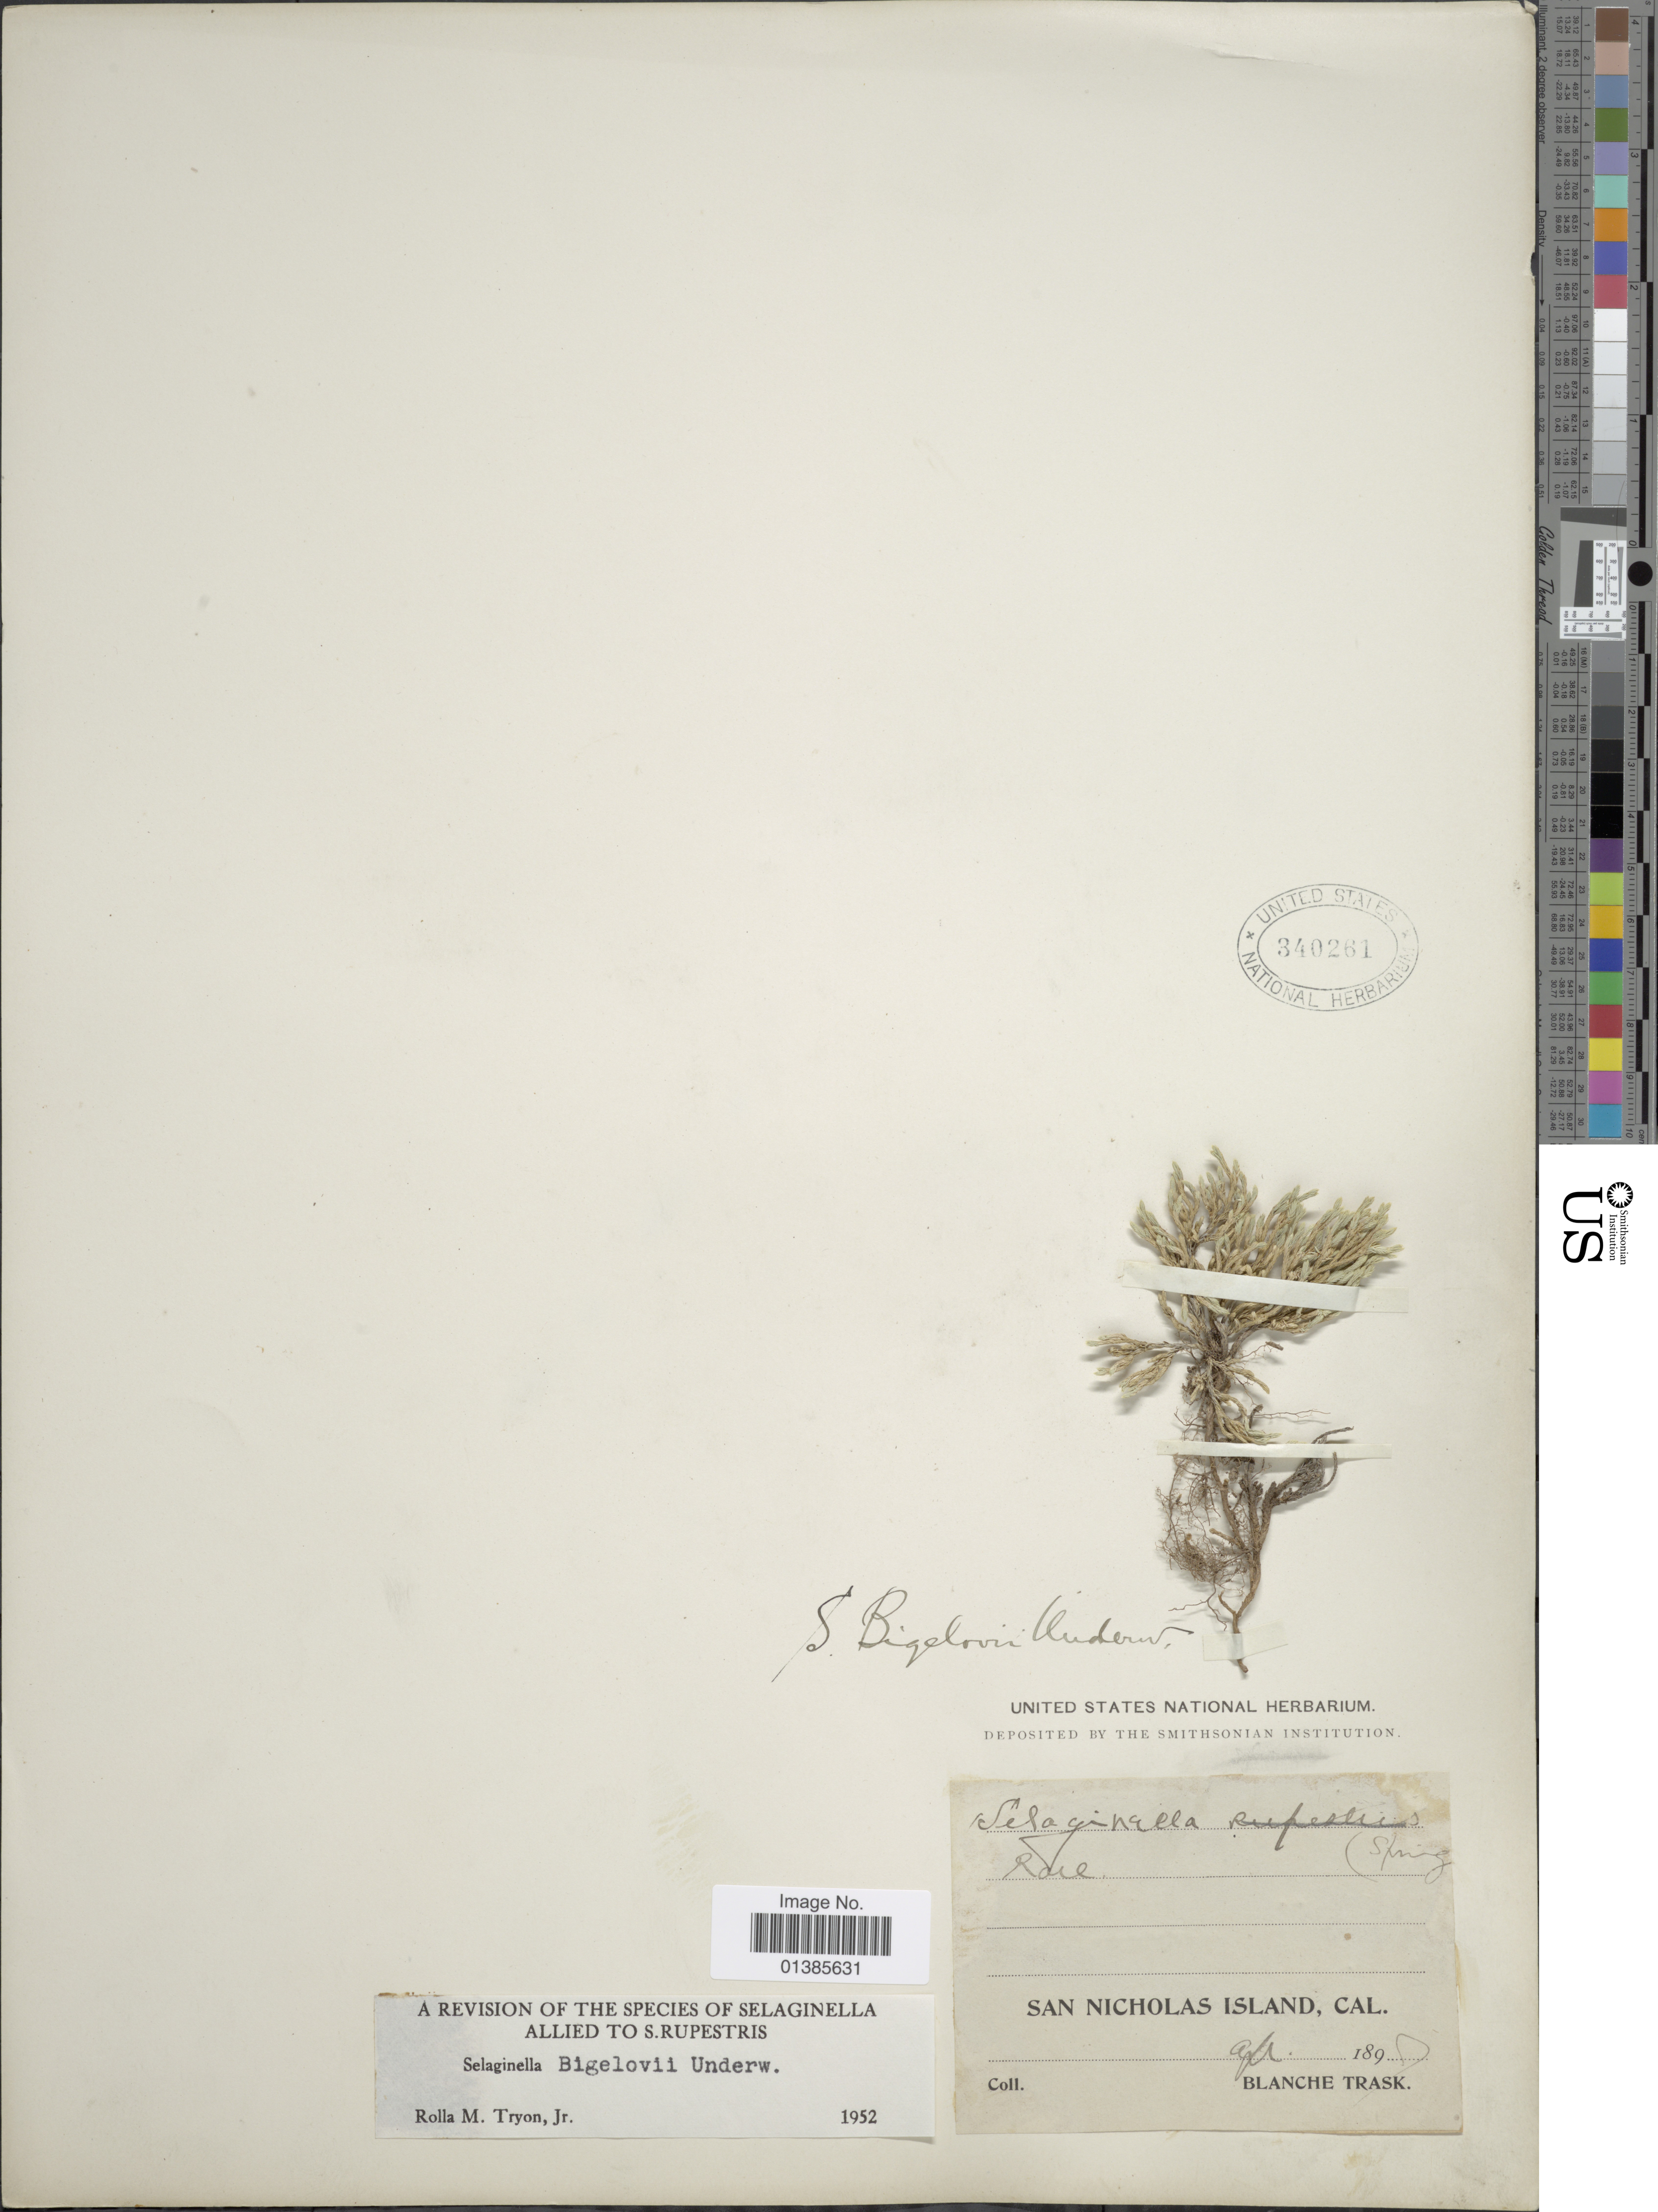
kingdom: Plantae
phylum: Tracheophyta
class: Lycopodiopsida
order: Selaginellales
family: Selaginellaceae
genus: Selaginella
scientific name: Selaginella bigelovii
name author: Underw.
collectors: B. Trask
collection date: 1897-04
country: United States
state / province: California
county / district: Ventura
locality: San Nicholas Island.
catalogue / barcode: US 340261